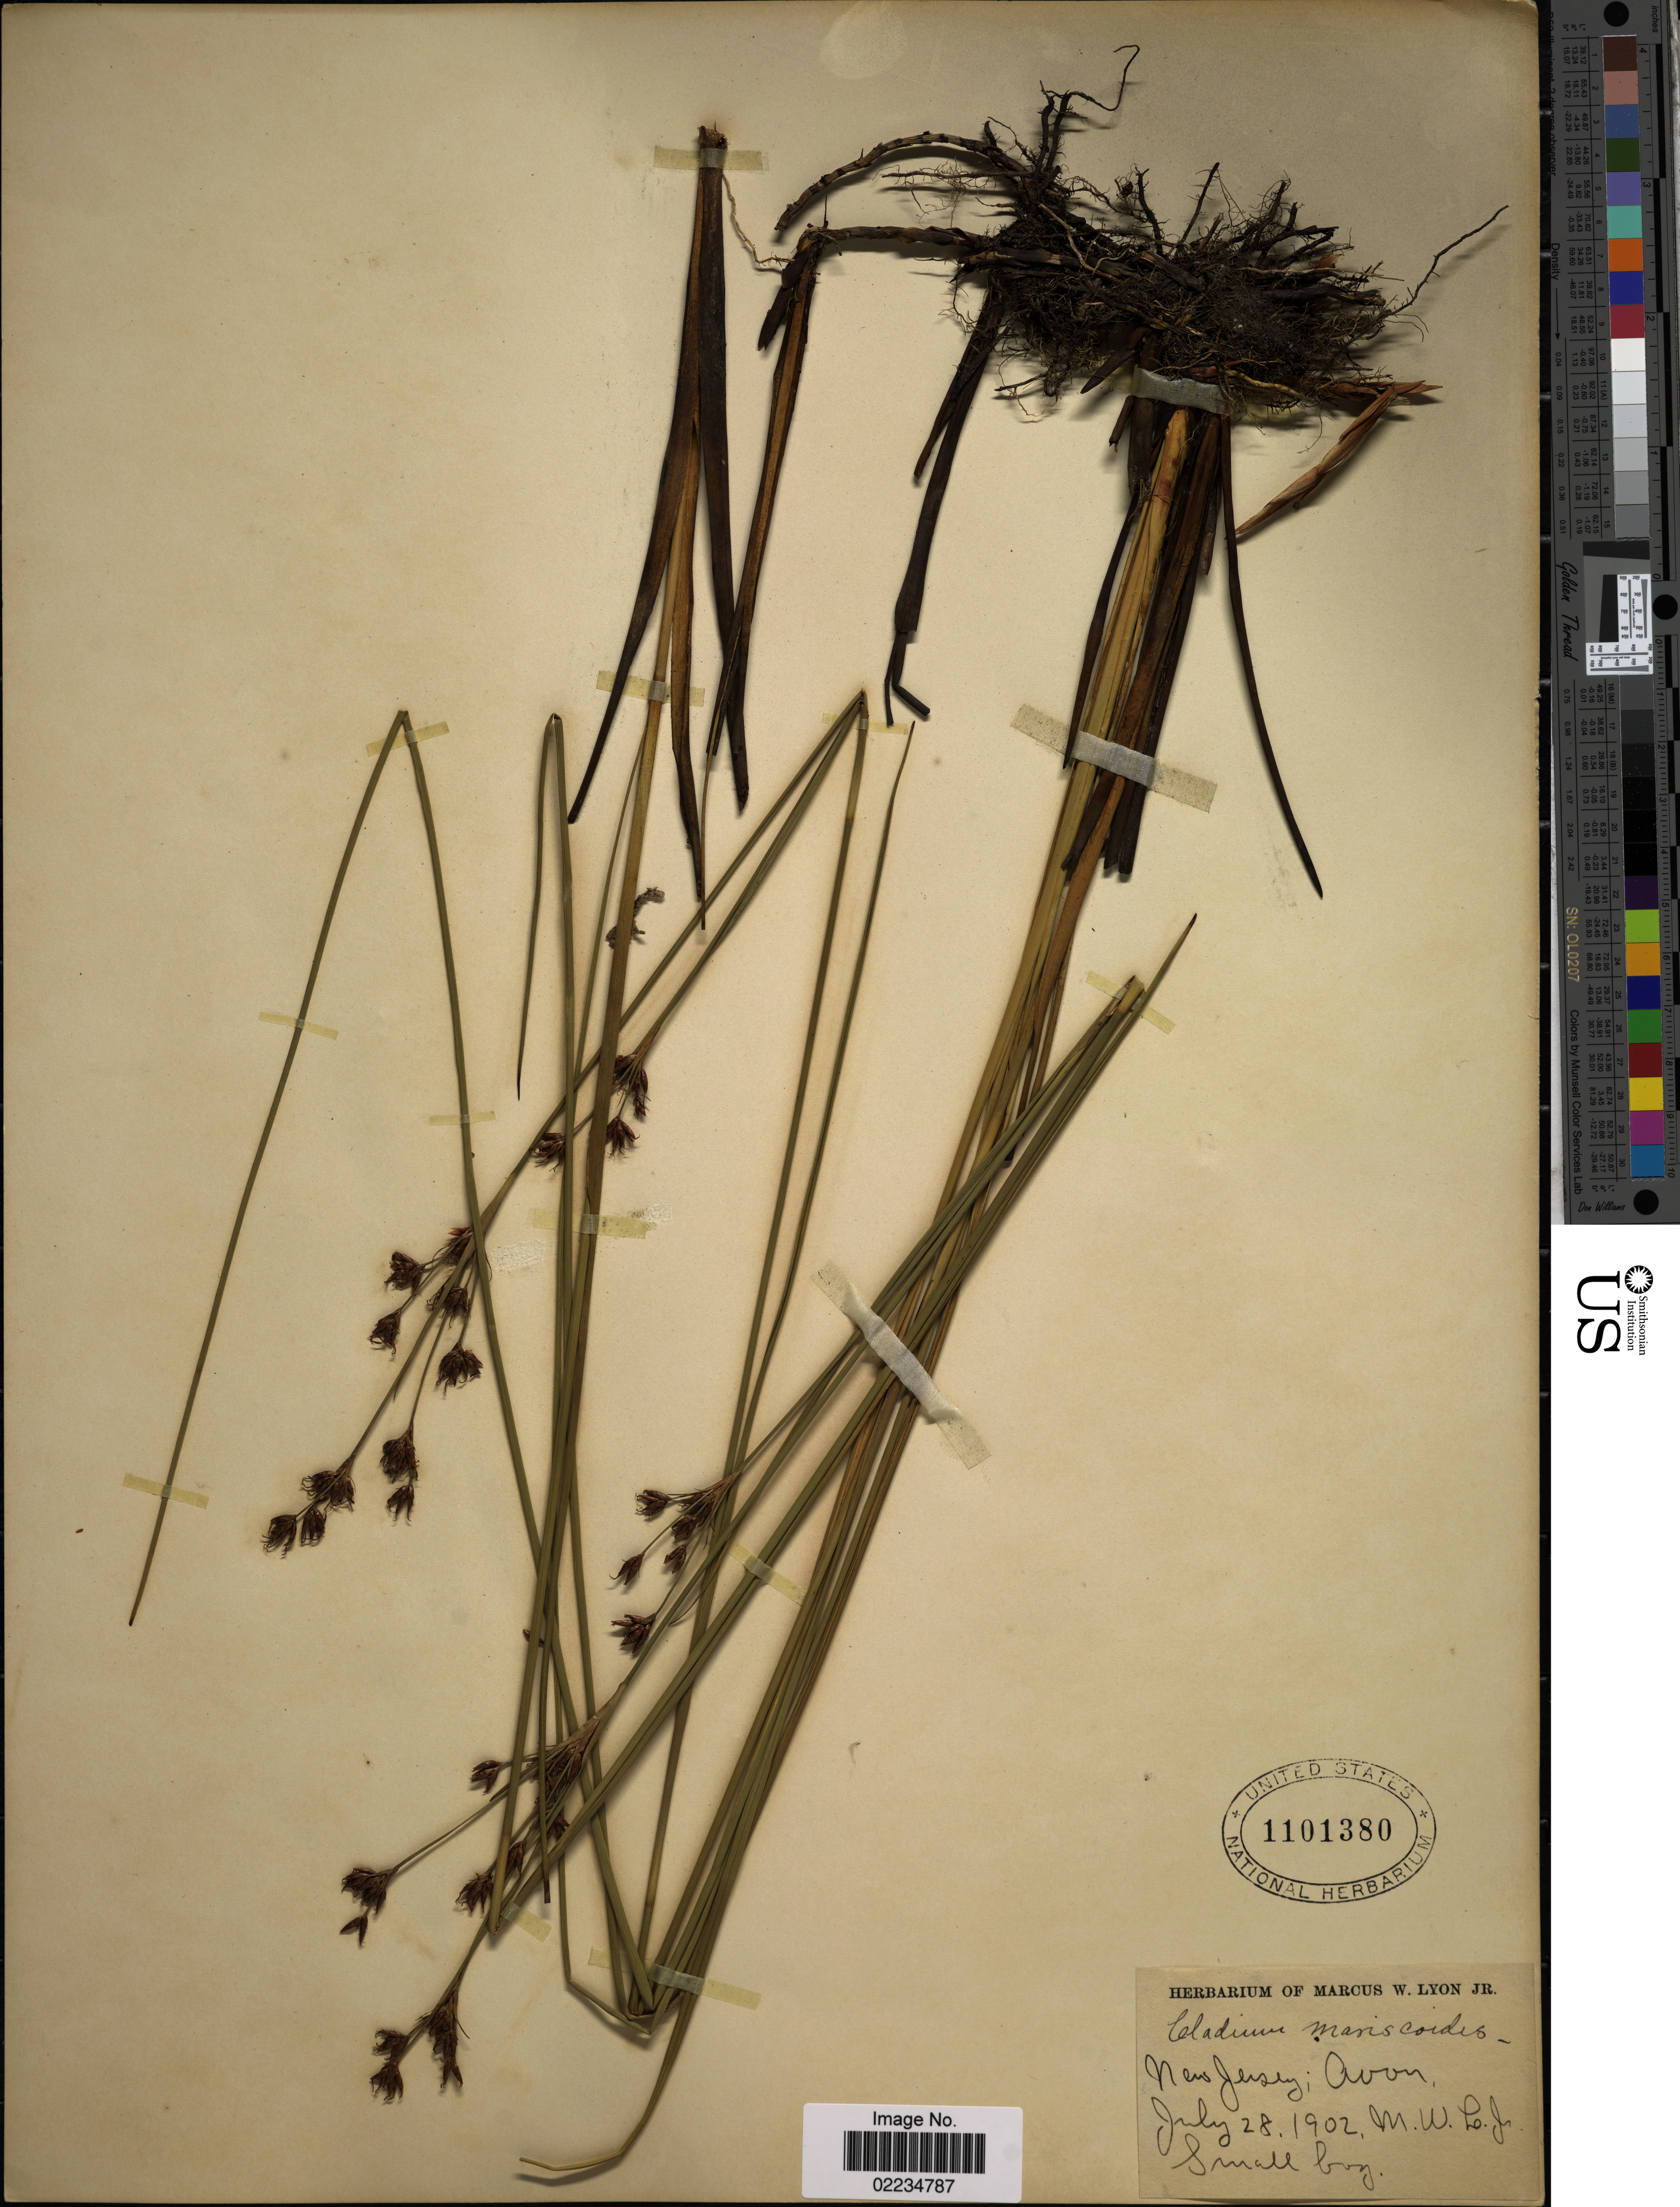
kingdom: Plantae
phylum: Tracheophyta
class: Liliopsida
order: Poales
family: Cyperaceae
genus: Cladium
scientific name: Cladium mariscoides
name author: (Muhl.) Torr.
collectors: M. W. Lyon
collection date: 1902-07-28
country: United States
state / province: New Jersey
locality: Avon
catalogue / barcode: US 1101380